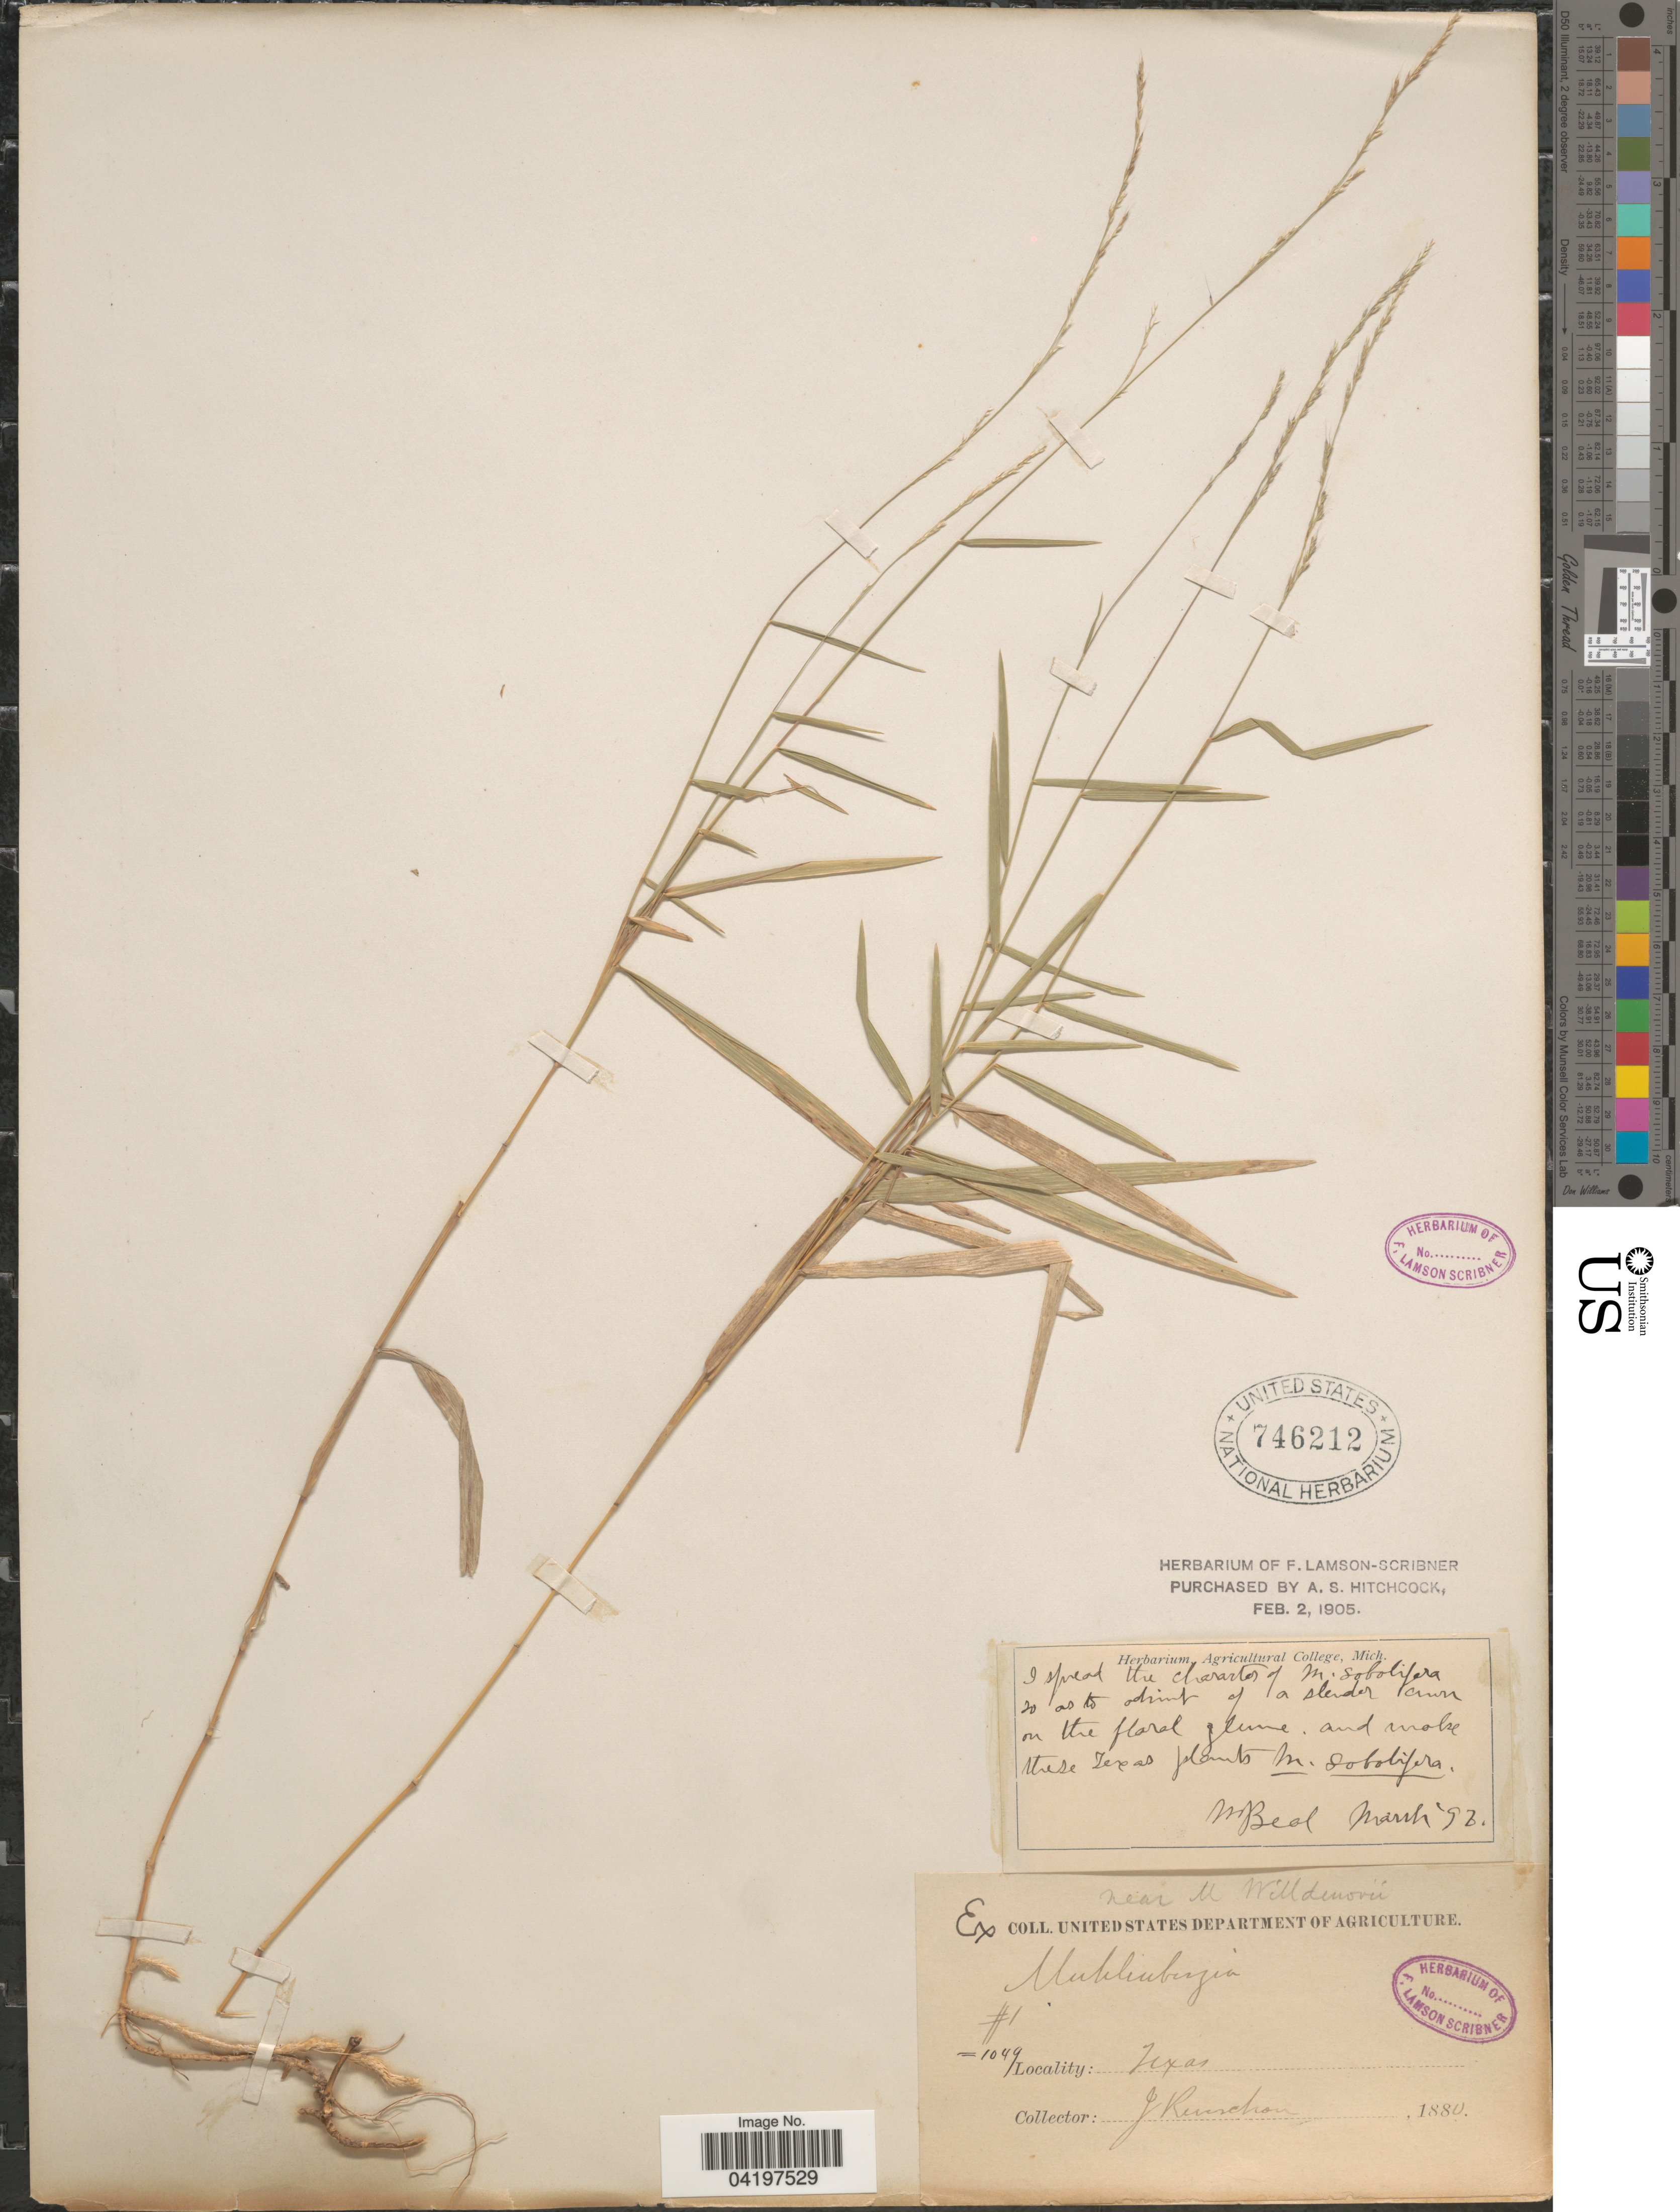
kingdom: Plantae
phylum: Tracheophyta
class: Liliopsida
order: Poales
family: Poaceae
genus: Muhlenbergia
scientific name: Muhlenbergia sobolifera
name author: (Muhl. ex Willd.) Trin.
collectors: J. Reverchon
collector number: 1/1049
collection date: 1880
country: United States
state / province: Texas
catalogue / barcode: US 746212